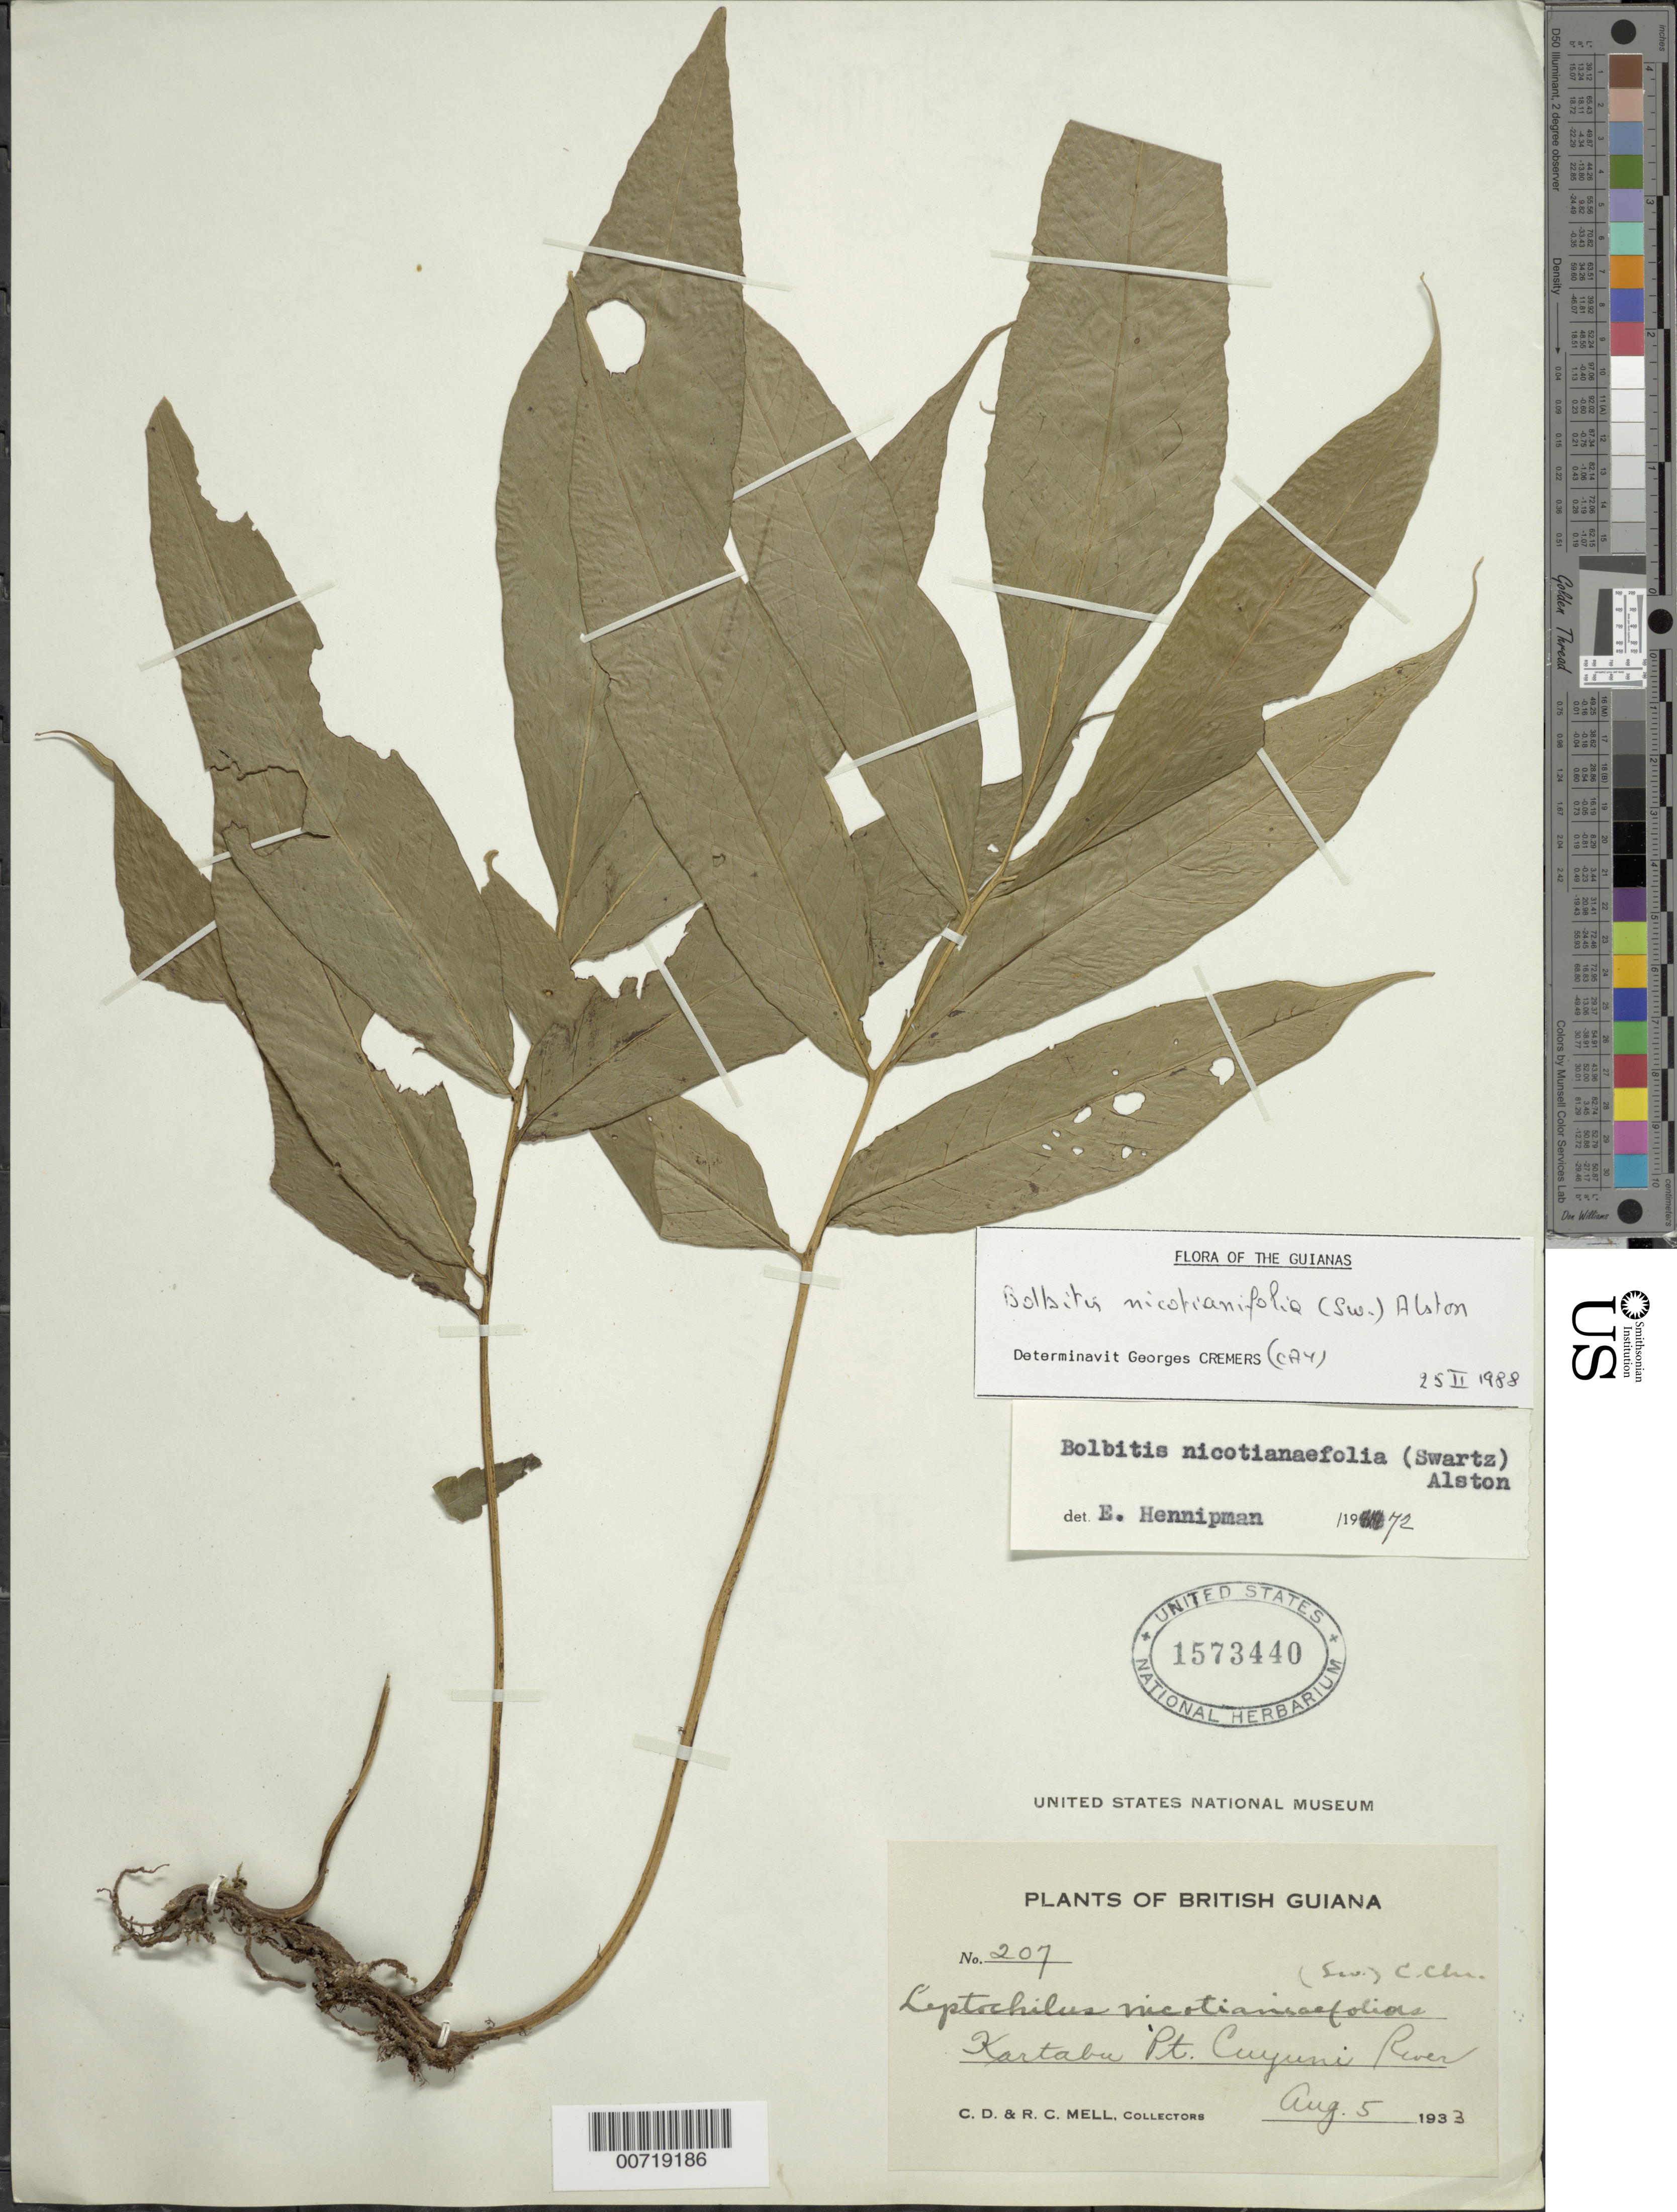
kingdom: Plantae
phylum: Tracheophyta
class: Polypodiopsida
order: Polypodiales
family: Dryopteridaceae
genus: Mickelia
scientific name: Mickelia nicotianifolia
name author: (Sw.) R.C. Moran et al.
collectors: C. D. Mell & R. Mell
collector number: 297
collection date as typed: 5-Aug-33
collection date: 1933-08-05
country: Guyana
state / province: Cuyuni-Mazaruni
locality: Kartabu Point, Cuyuni River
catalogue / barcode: US 1573440